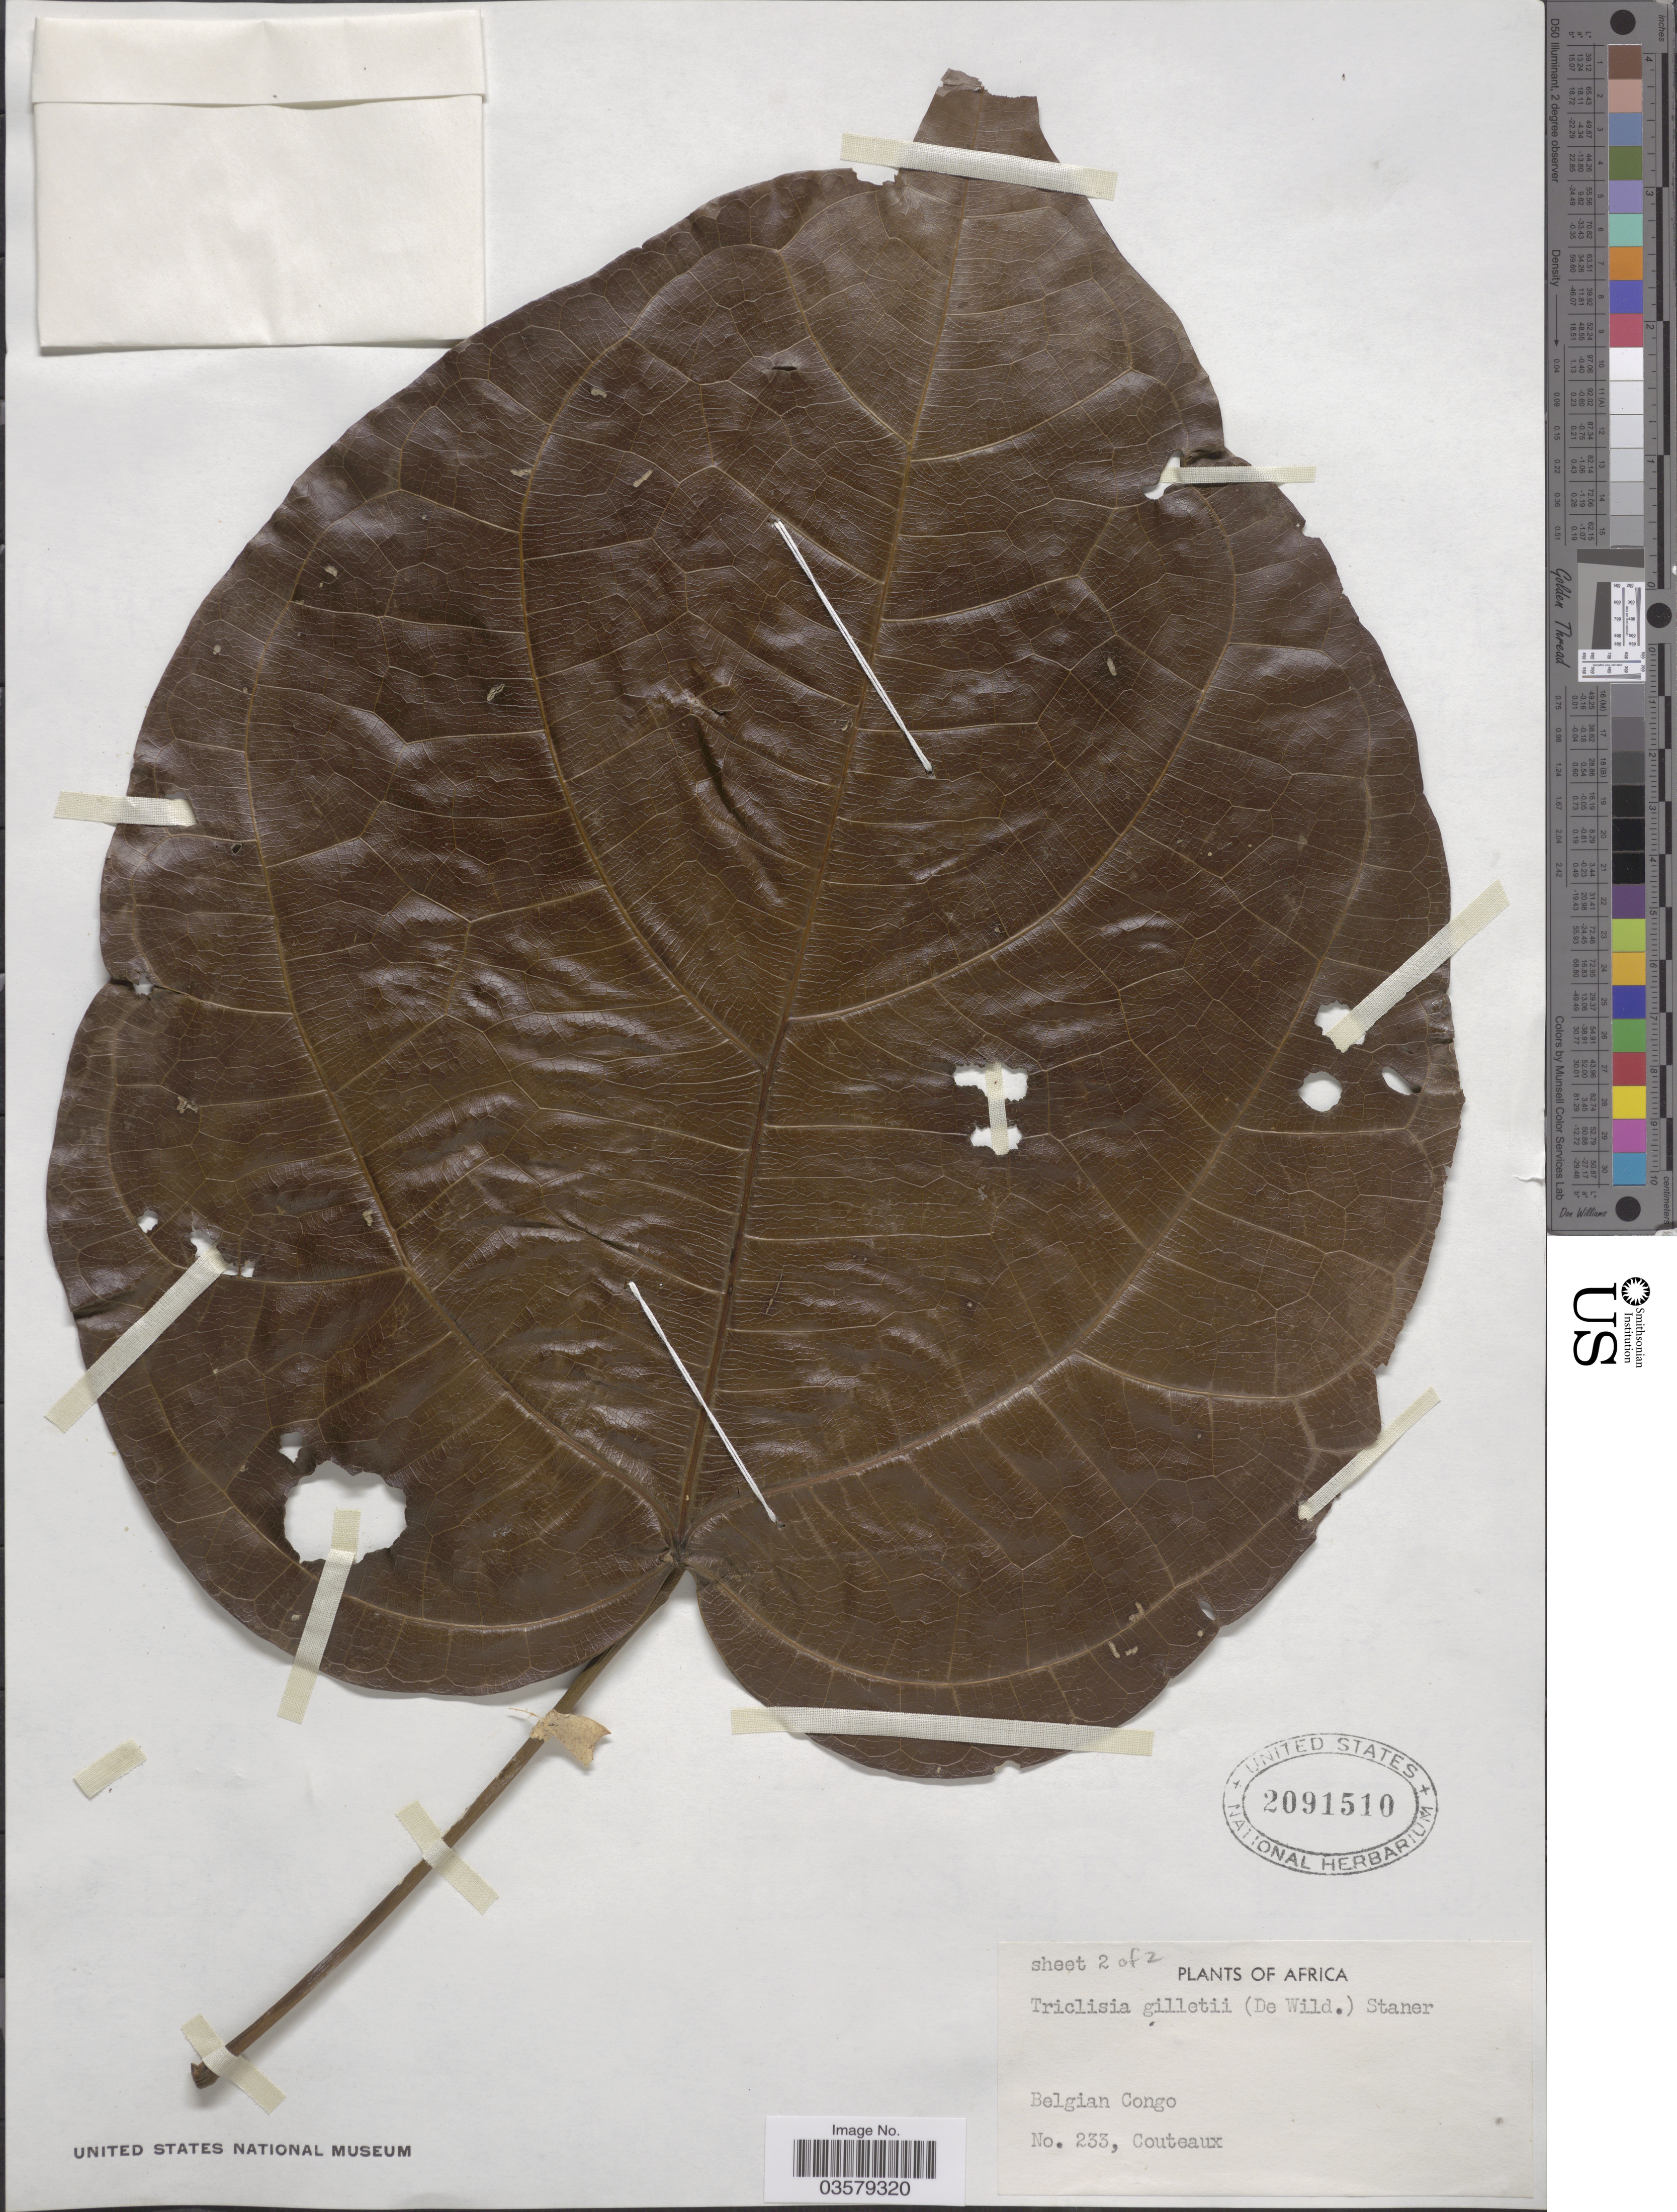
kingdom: Plantae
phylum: Tracheophyta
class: Magnoliopsida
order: Ranunculales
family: Menispermaceae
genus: Triclisia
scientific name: Triclisia gilletii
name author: (De Wild.) Staner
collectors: -. Couteaux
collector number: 233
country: Congo, Democratic Republic of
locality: Belgian Congo.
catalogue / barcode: US 2091510